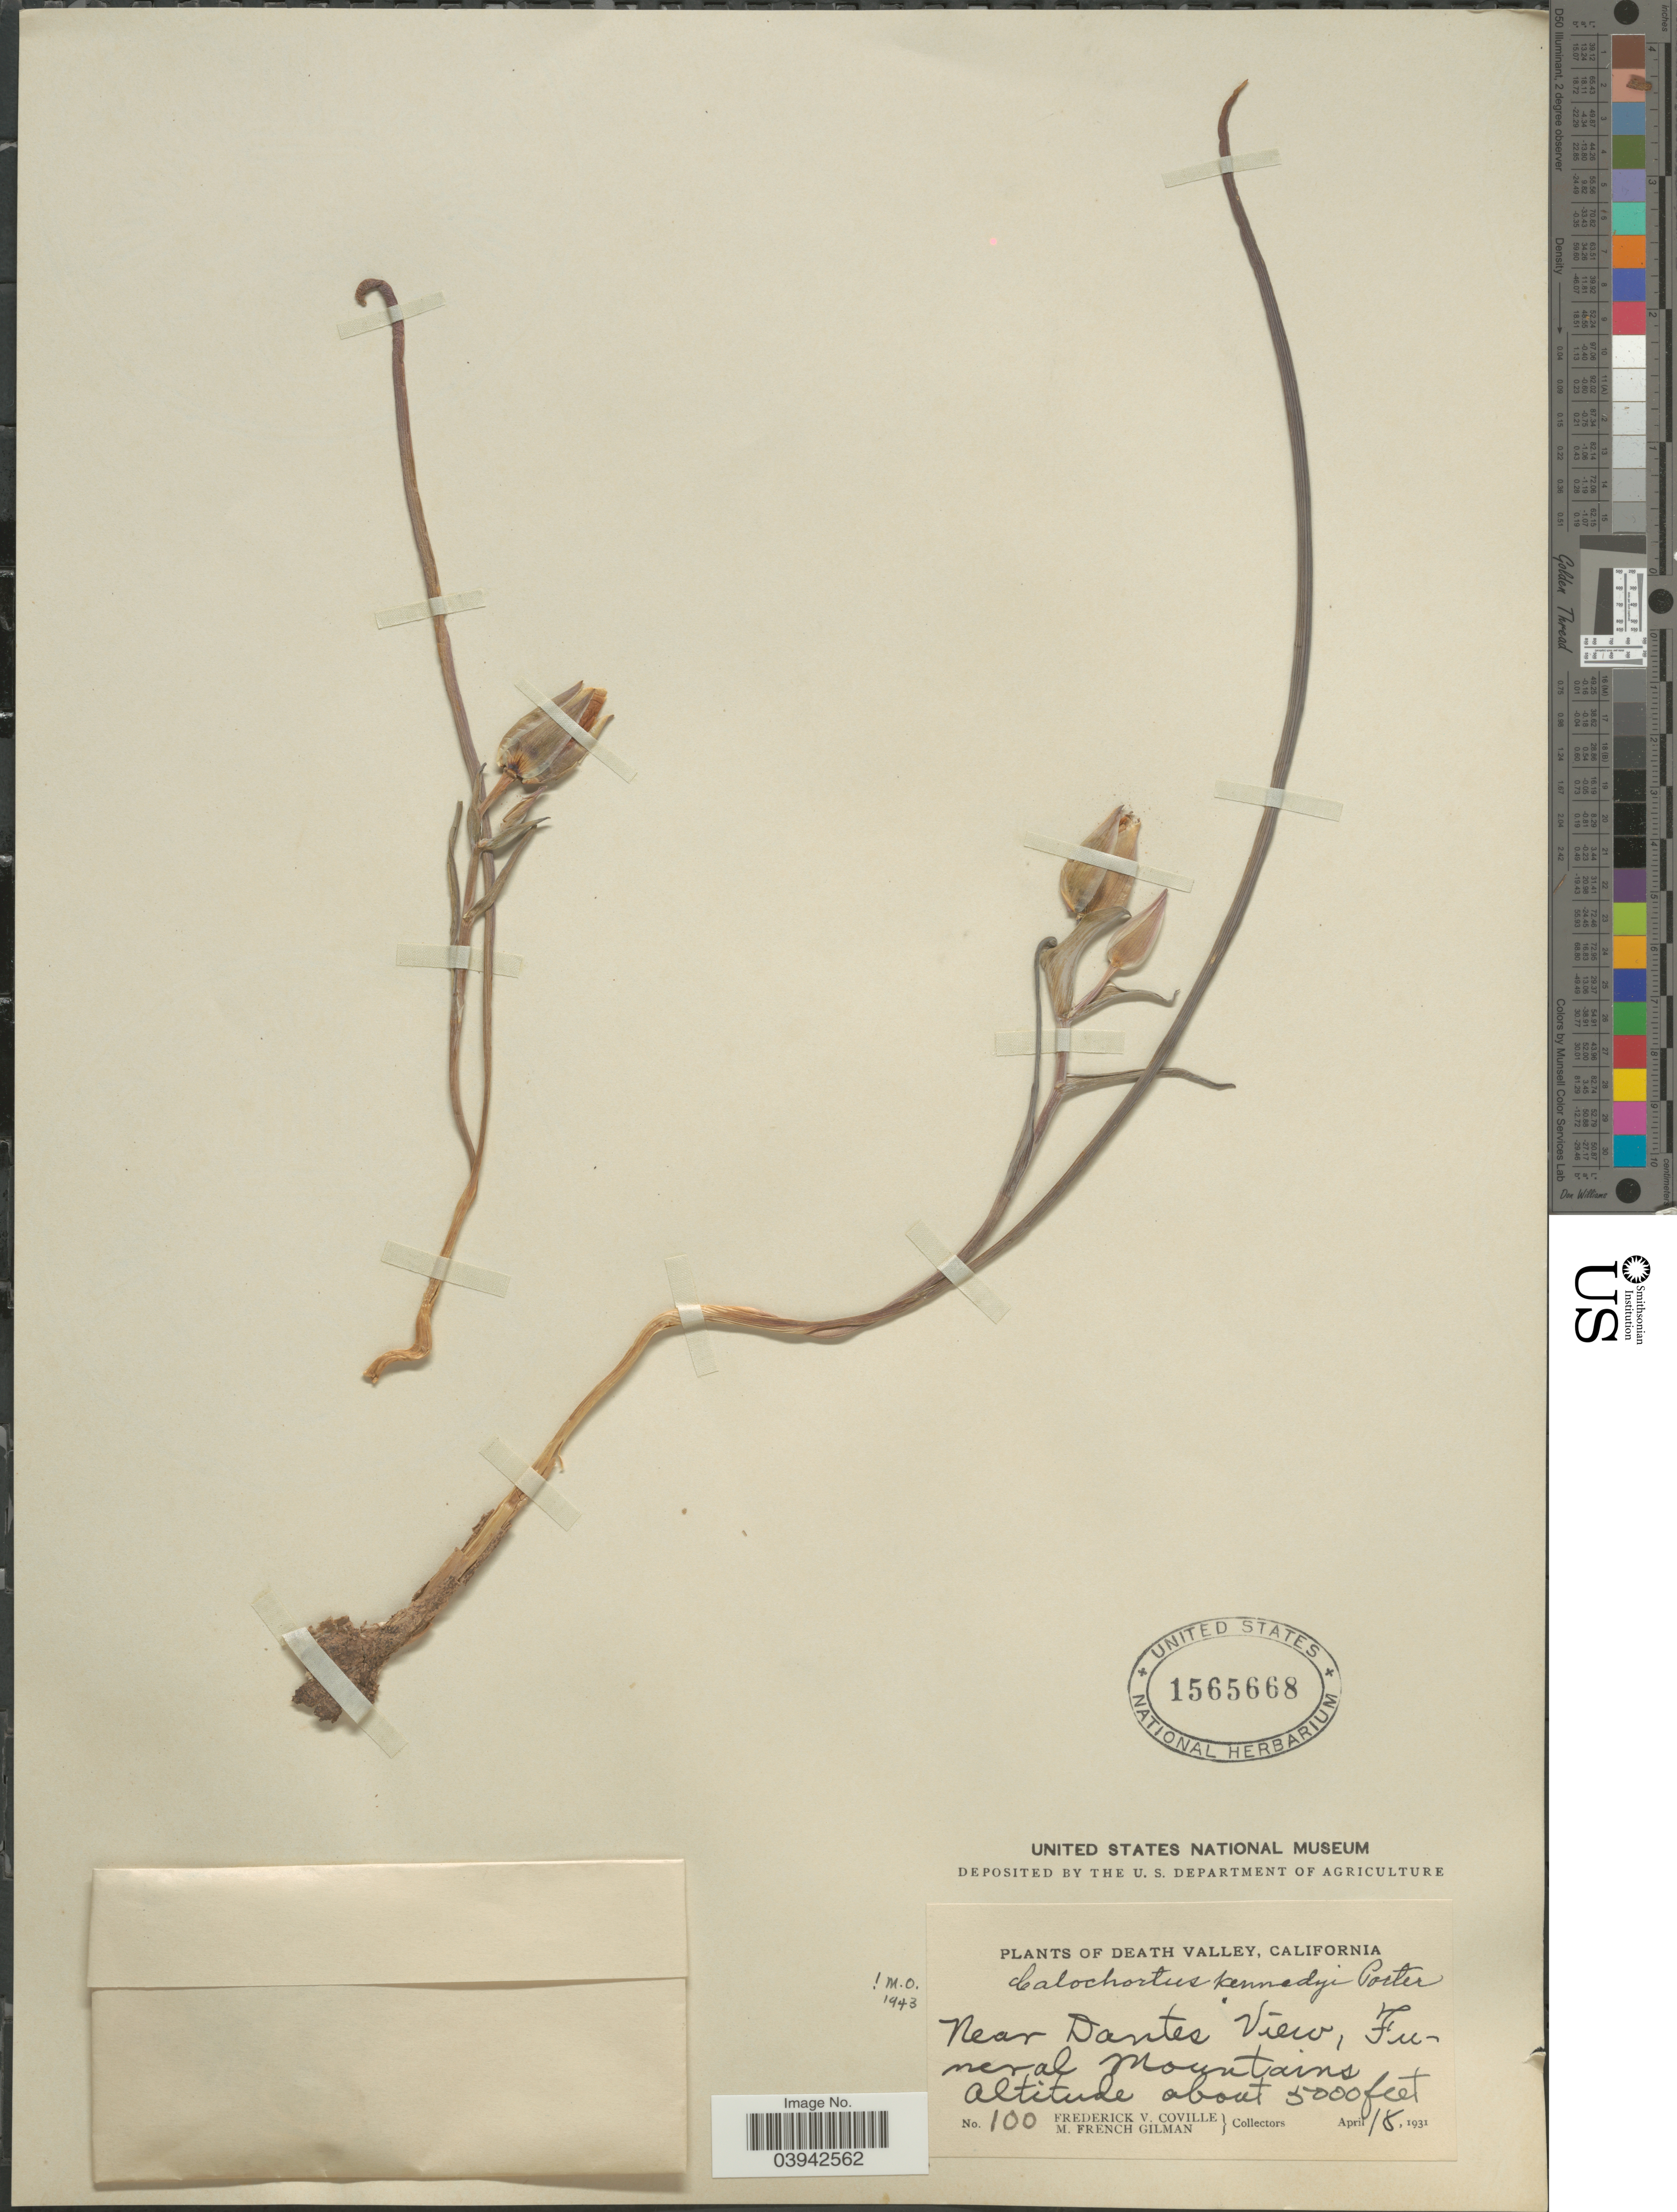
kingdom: Plantae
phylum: Tracheophyta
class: Liliopsida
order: Liliales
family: Liliaceae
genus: Calochortus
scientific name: Calochortus kennedyi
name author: Porter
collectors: F. V. Coville & M. F. Gilman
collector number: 100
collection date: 1931-04-18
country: United States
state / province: California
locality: Death Valley. Near Dantes View, Funeral Mountains.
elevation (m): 1524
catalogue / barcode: US 1565668